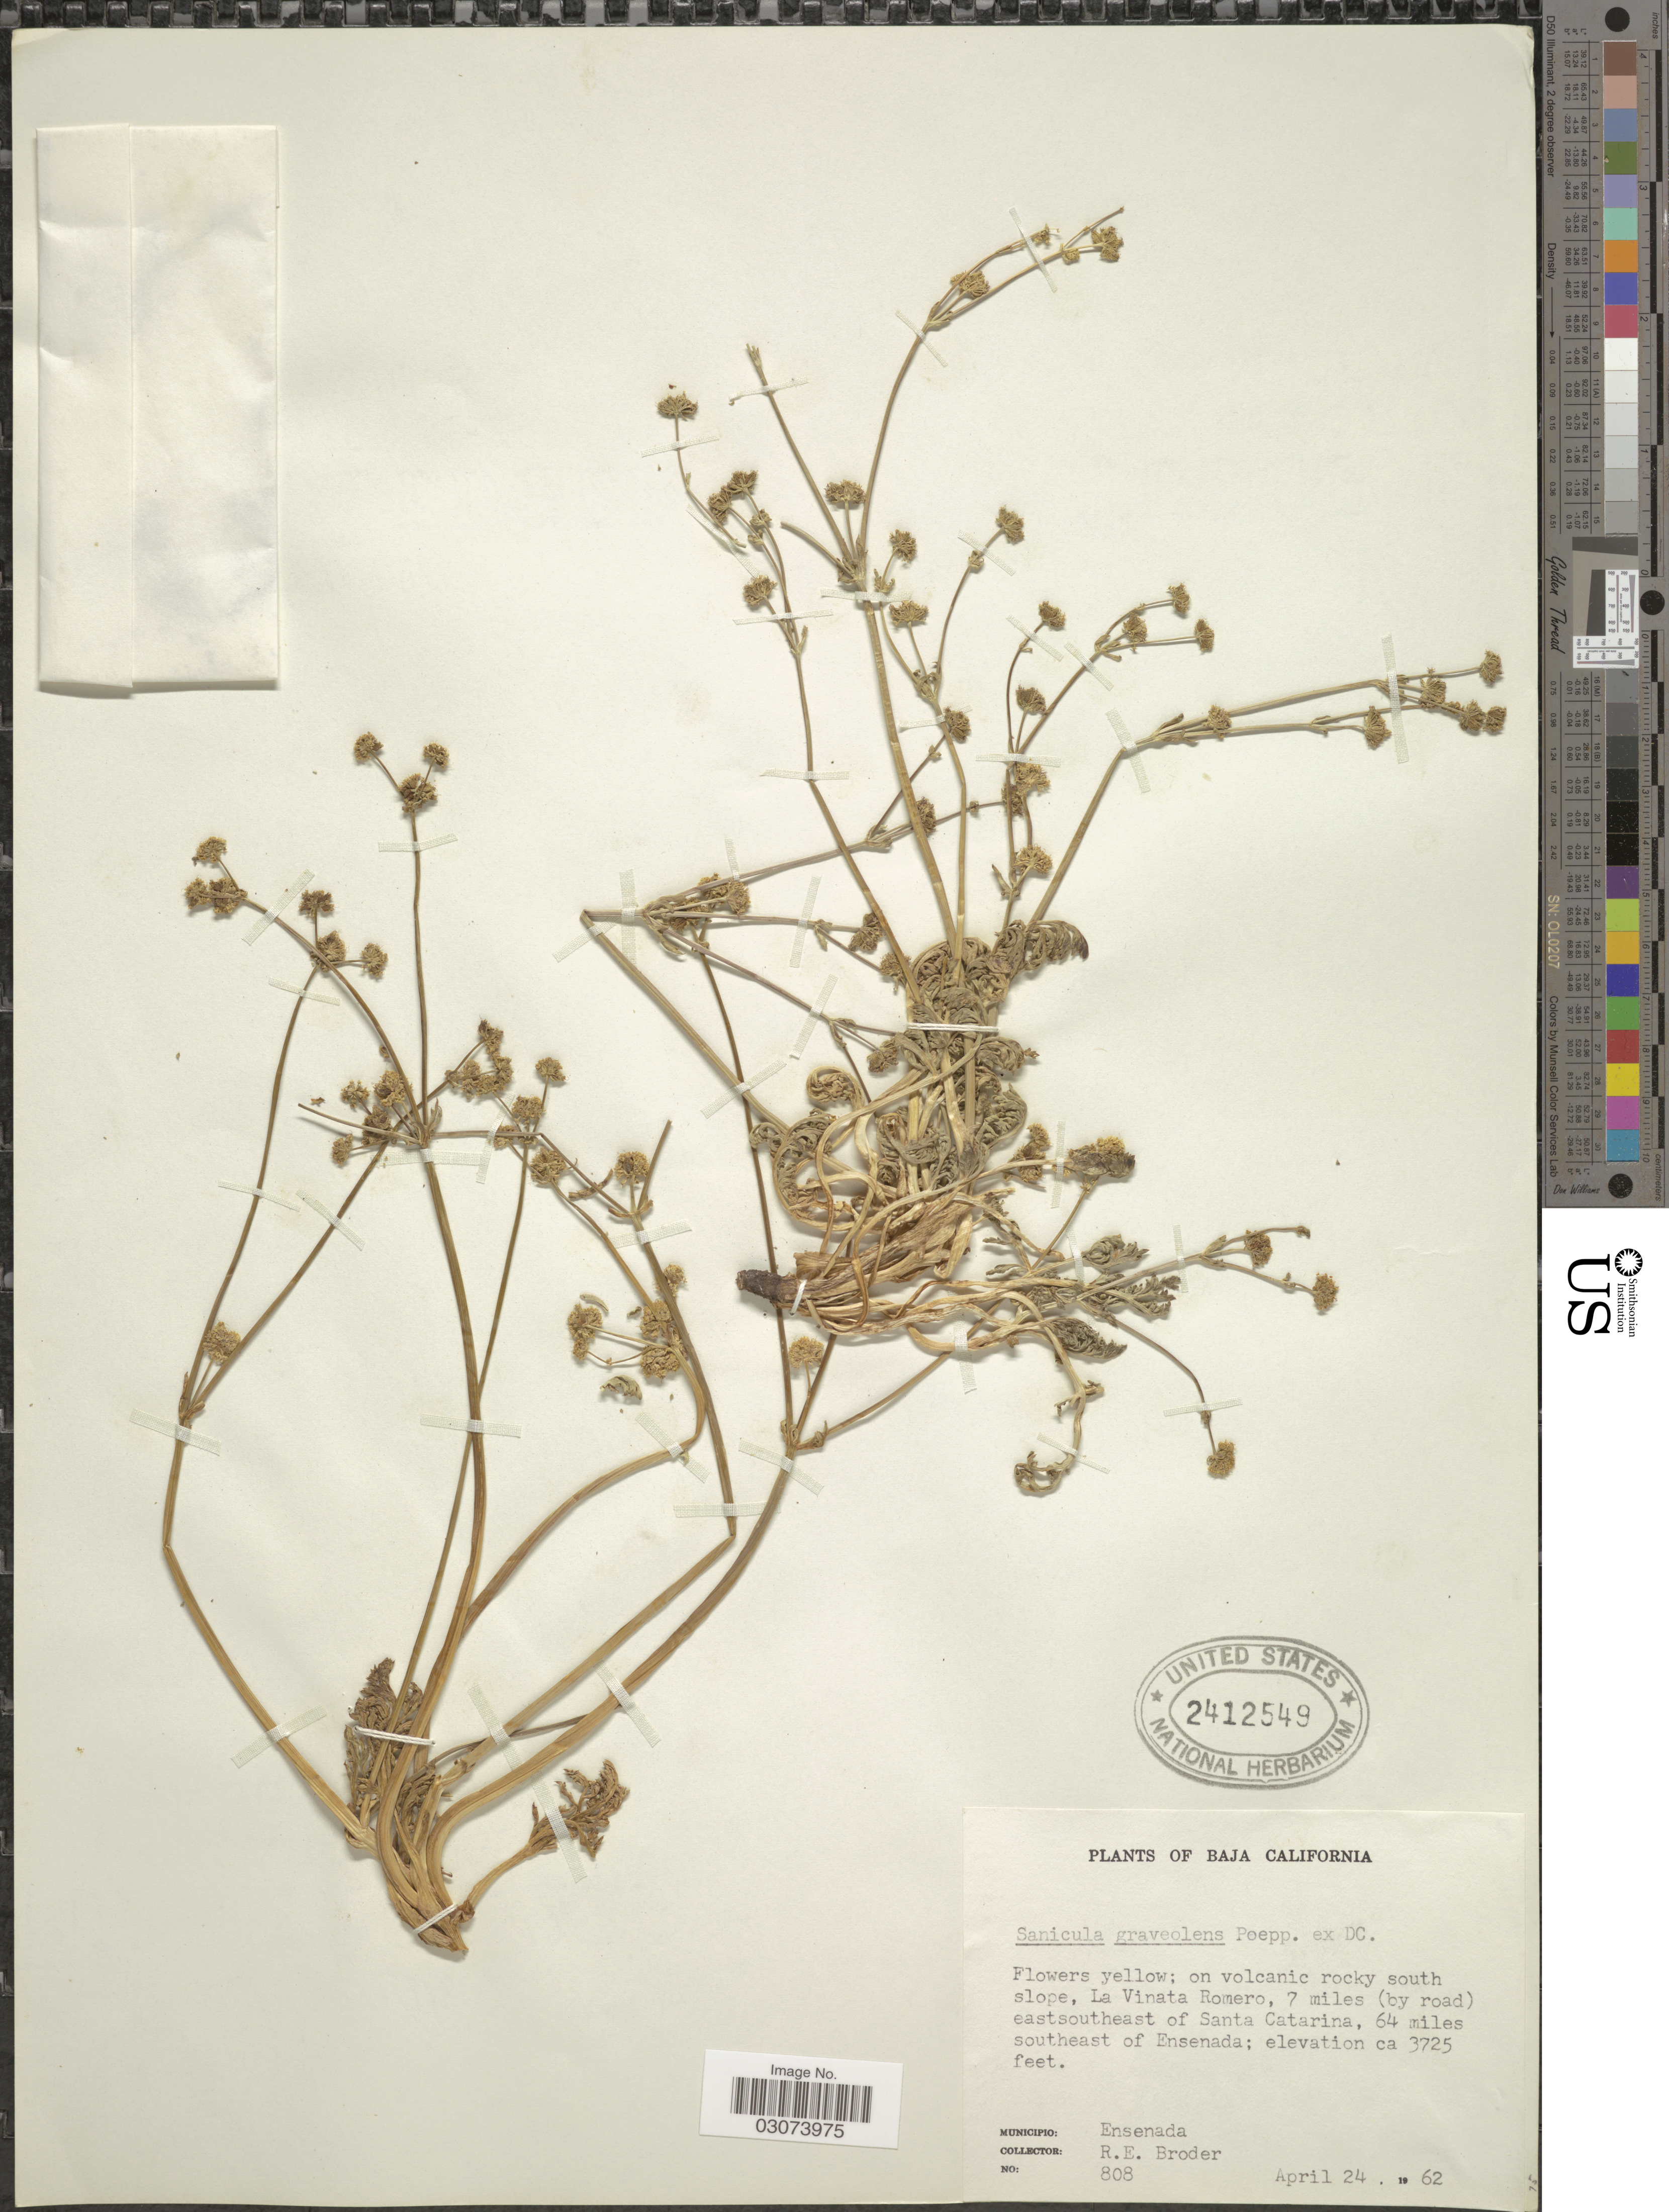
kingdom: Plantae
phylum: Tracheophyta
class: Magnoliopsida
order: Apiales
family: Apiaceae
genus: Sanicula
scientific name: Sanicula graveolens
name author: Poepp. ex DC.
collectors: R. Broder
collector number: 808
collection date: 1962-04-24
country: Mexico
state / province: Baja California Norte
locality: On volcanic rocky south slope, La Vinata Romero, 7 miles (by road) eastsoutheast of Santa Catarina, 64 miles southeast of Ensenada. Municipio: Ensenada.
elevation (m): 1135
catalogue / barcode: US 2412549